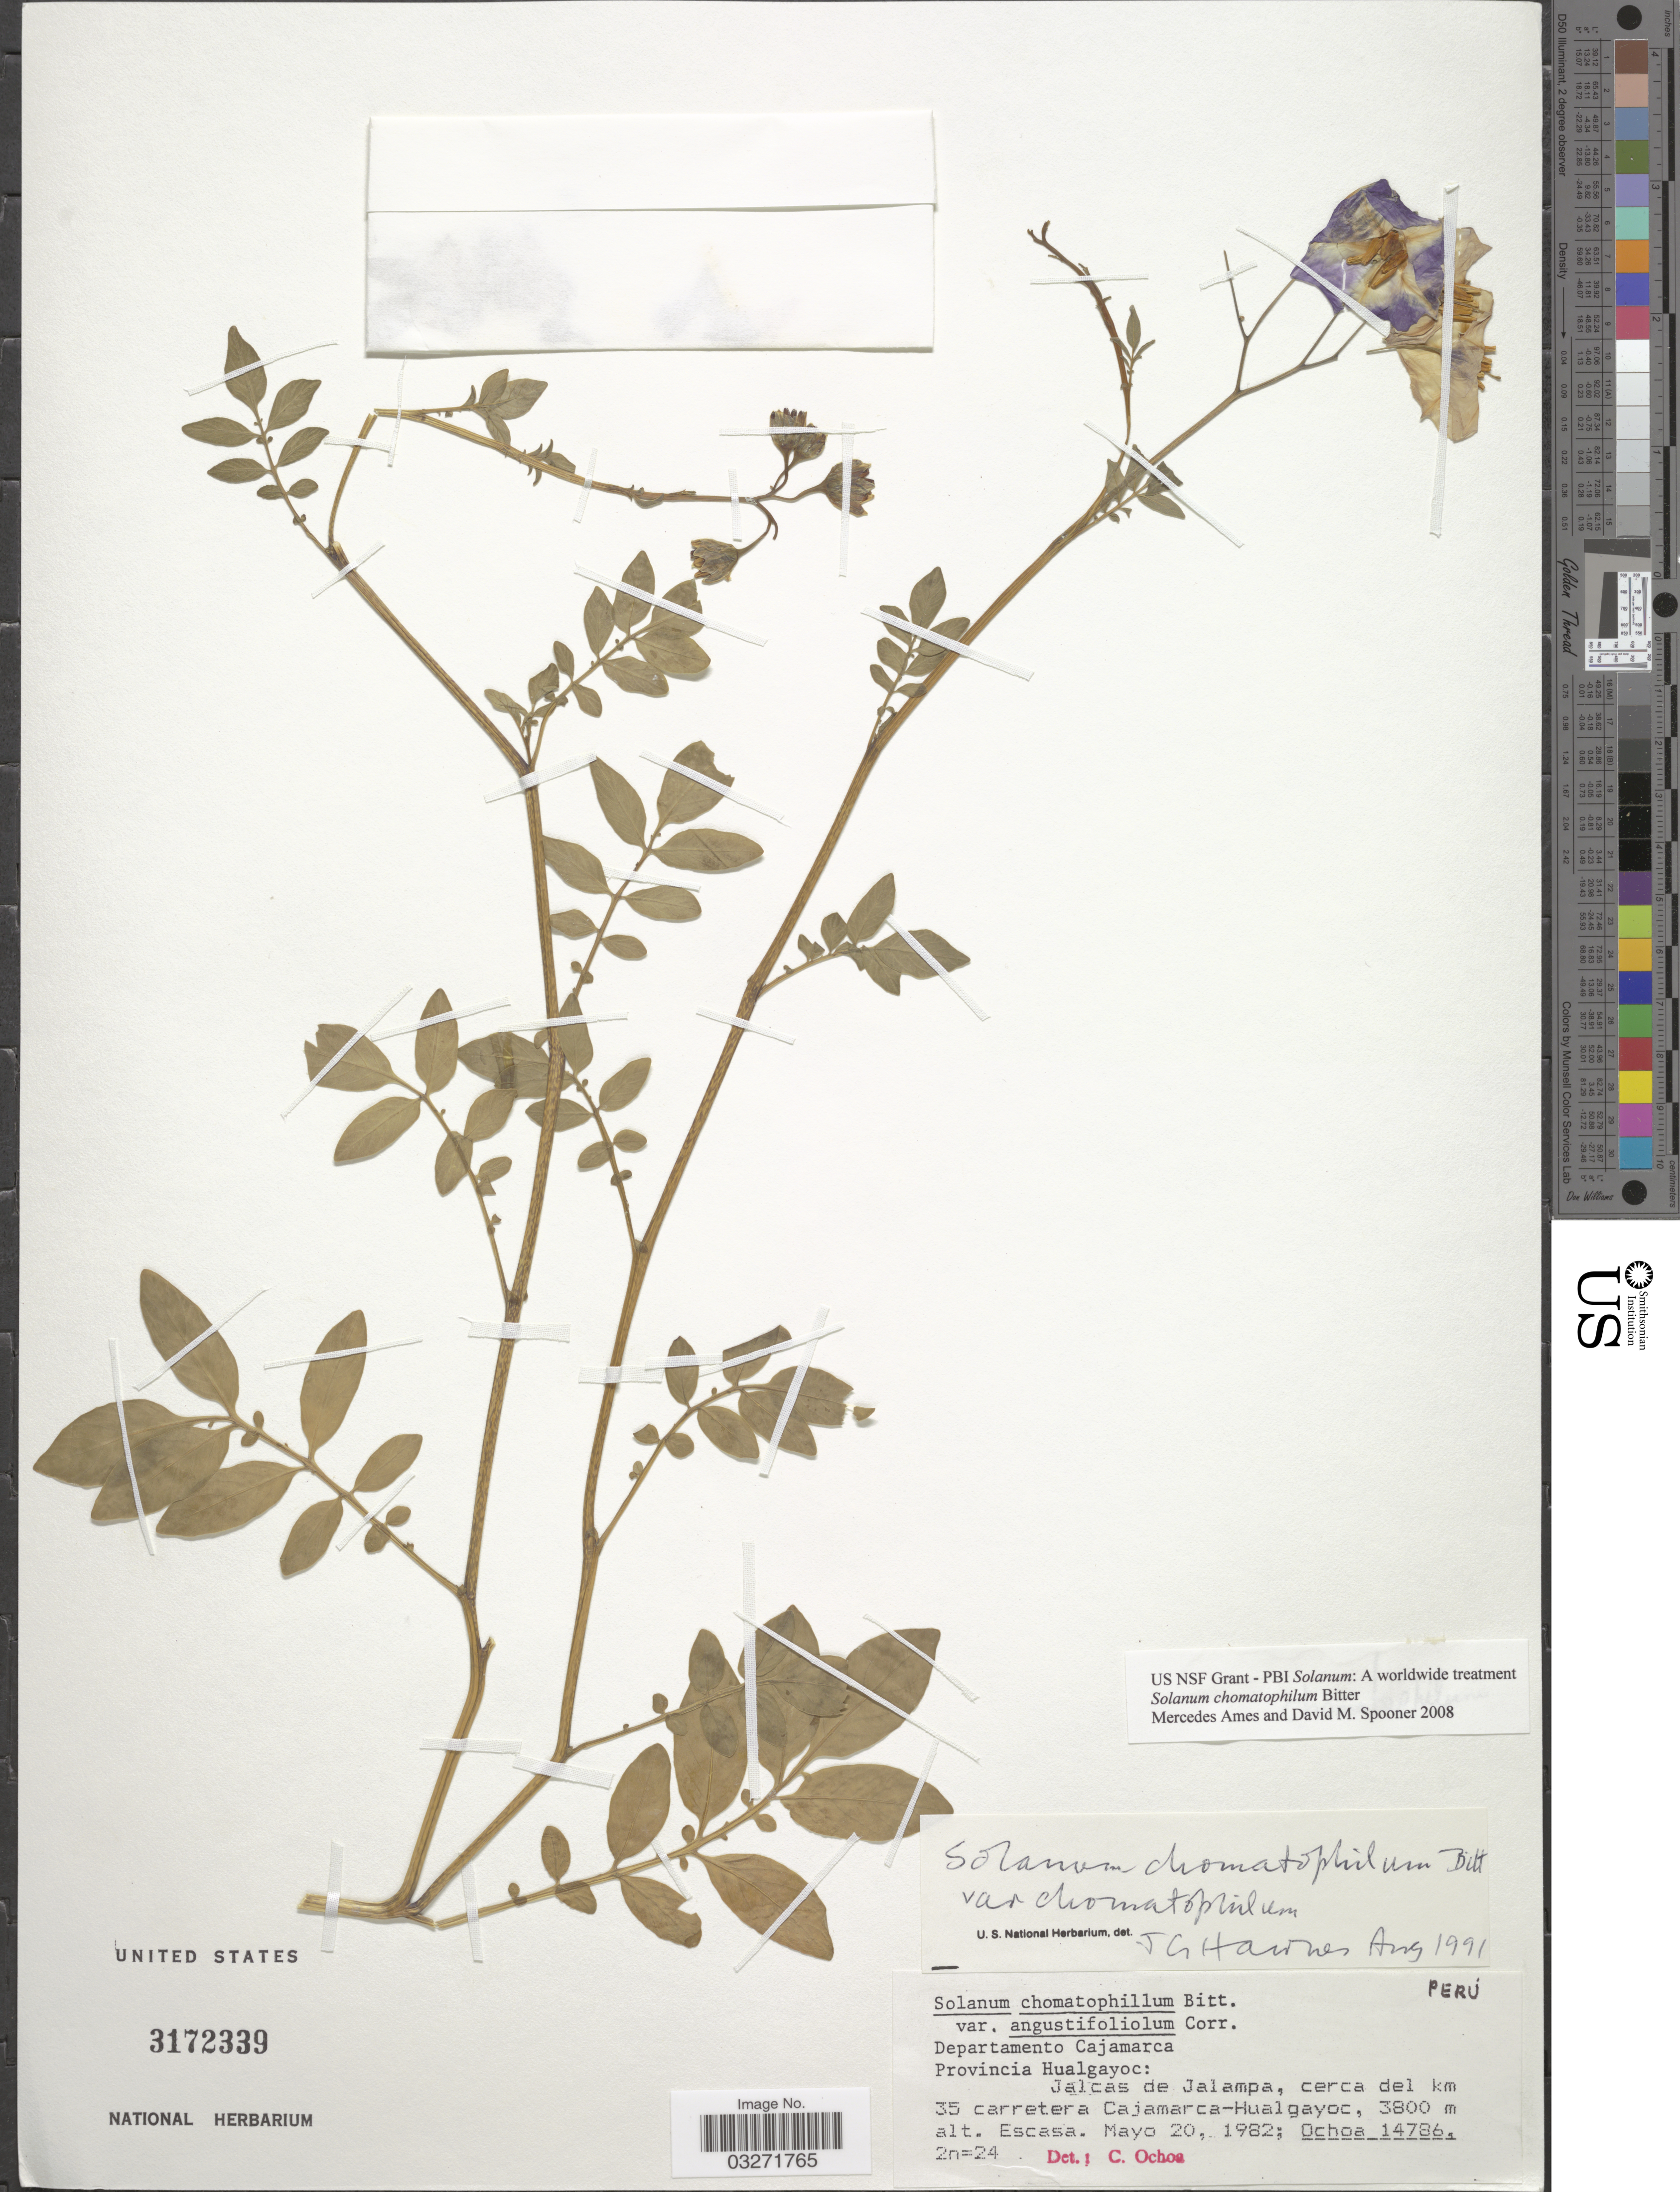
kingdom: Plantae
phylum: Tracheophyta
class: Magnoliopsida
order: Solanales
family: Solanaceae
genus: Solanum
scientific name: Solanum chomatophilum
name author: Bitter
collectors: -. Ochoa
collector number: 14786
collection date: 1982-05-20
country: Peru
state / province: Cajamarca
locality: Departamento Cajamarca. Provincia Hualgayoc: Jalcas de Jalampa, cerca del km 35 carretera Cajamarca-Hualgayoc. Escasa.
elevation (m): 3800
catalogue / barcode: US 3172339